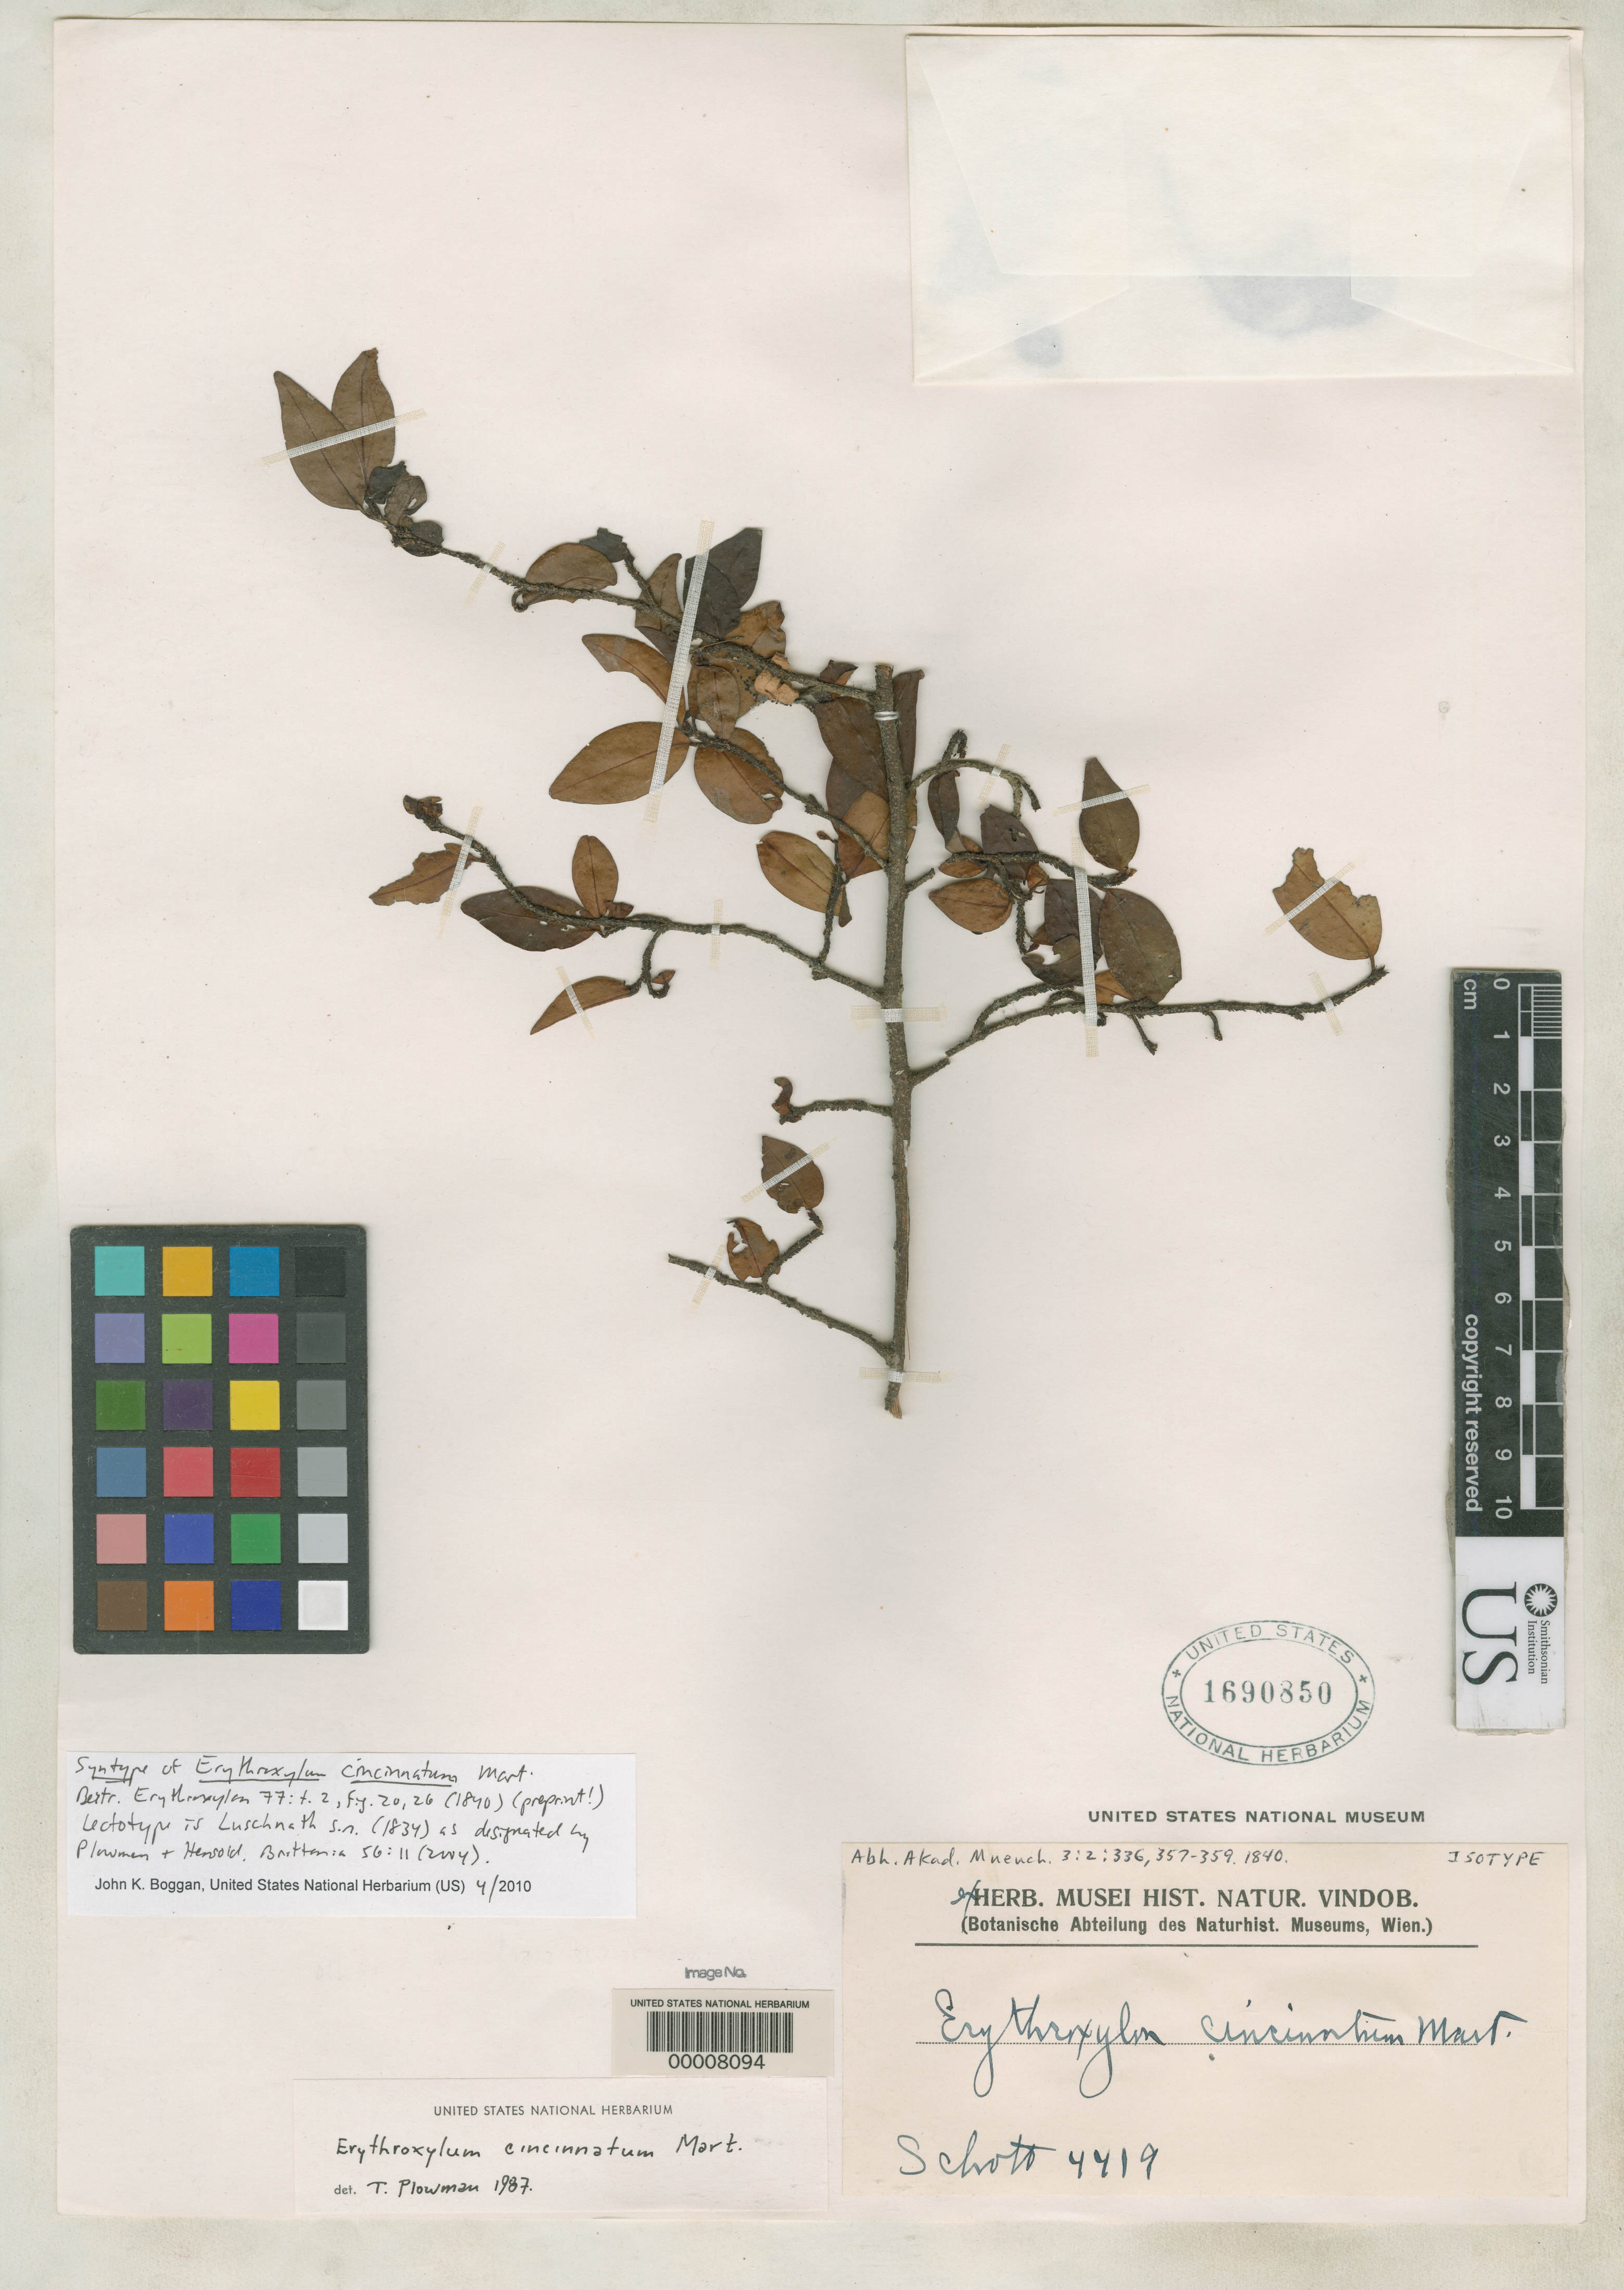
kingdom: Plantae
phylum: Tracheophyta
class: Magnoliopsida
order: Malpighiales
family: Erythroxylaceae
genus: Erythroxylum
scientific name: Erythroxylum cincinnatum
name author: Mart.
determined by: Plowman, Timothy C.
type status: Syntype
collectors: Schott, --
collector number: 4419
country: Brazil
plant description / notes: Lectotype is Luschnath s.n. (1840) as designated by Plowman & Hensold, Brittonia 56: 11 (2004).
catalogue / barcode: US 1690850